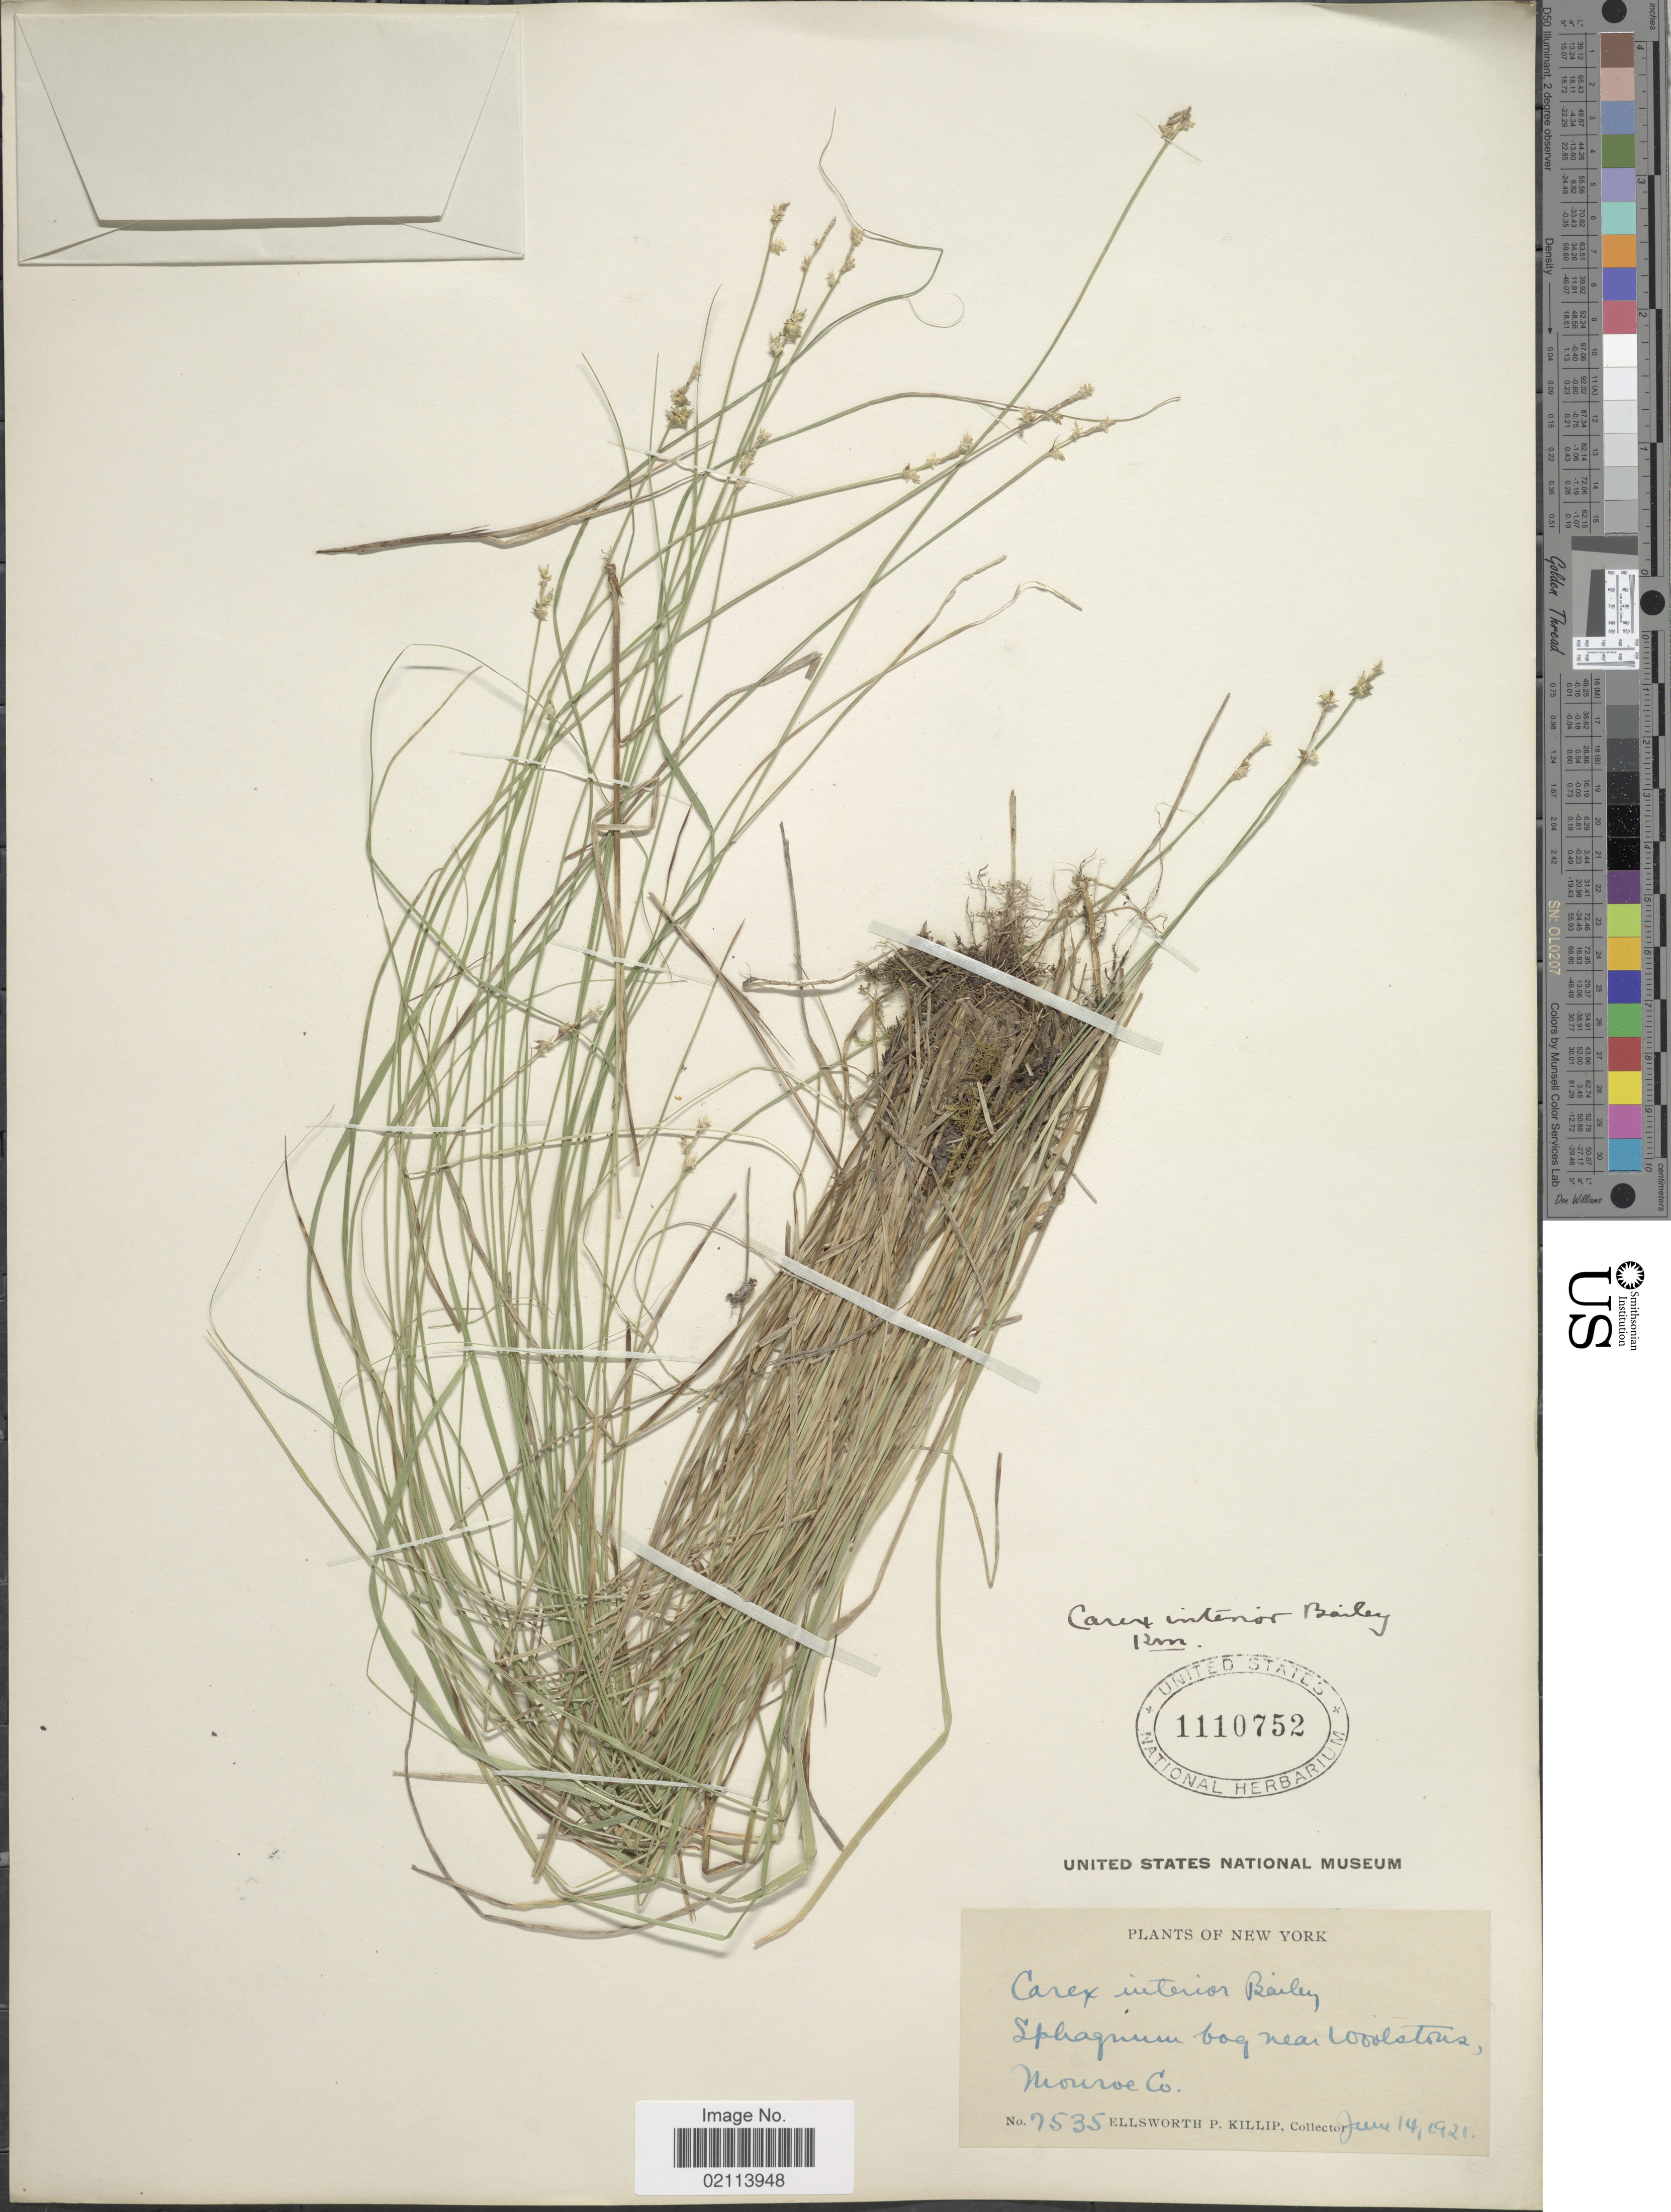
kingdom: Plantae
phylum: Tracheophyta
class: Liliopsida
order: Poales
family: Cyperaceae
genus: Carex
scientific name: Carex interior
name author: L.H. Bailey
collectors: E. P. Killip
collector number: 7535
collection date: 1921-06-14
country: United States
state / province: New York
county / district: Monroe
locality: Sphagnum bog near Woolstons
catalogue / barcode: US 1110752